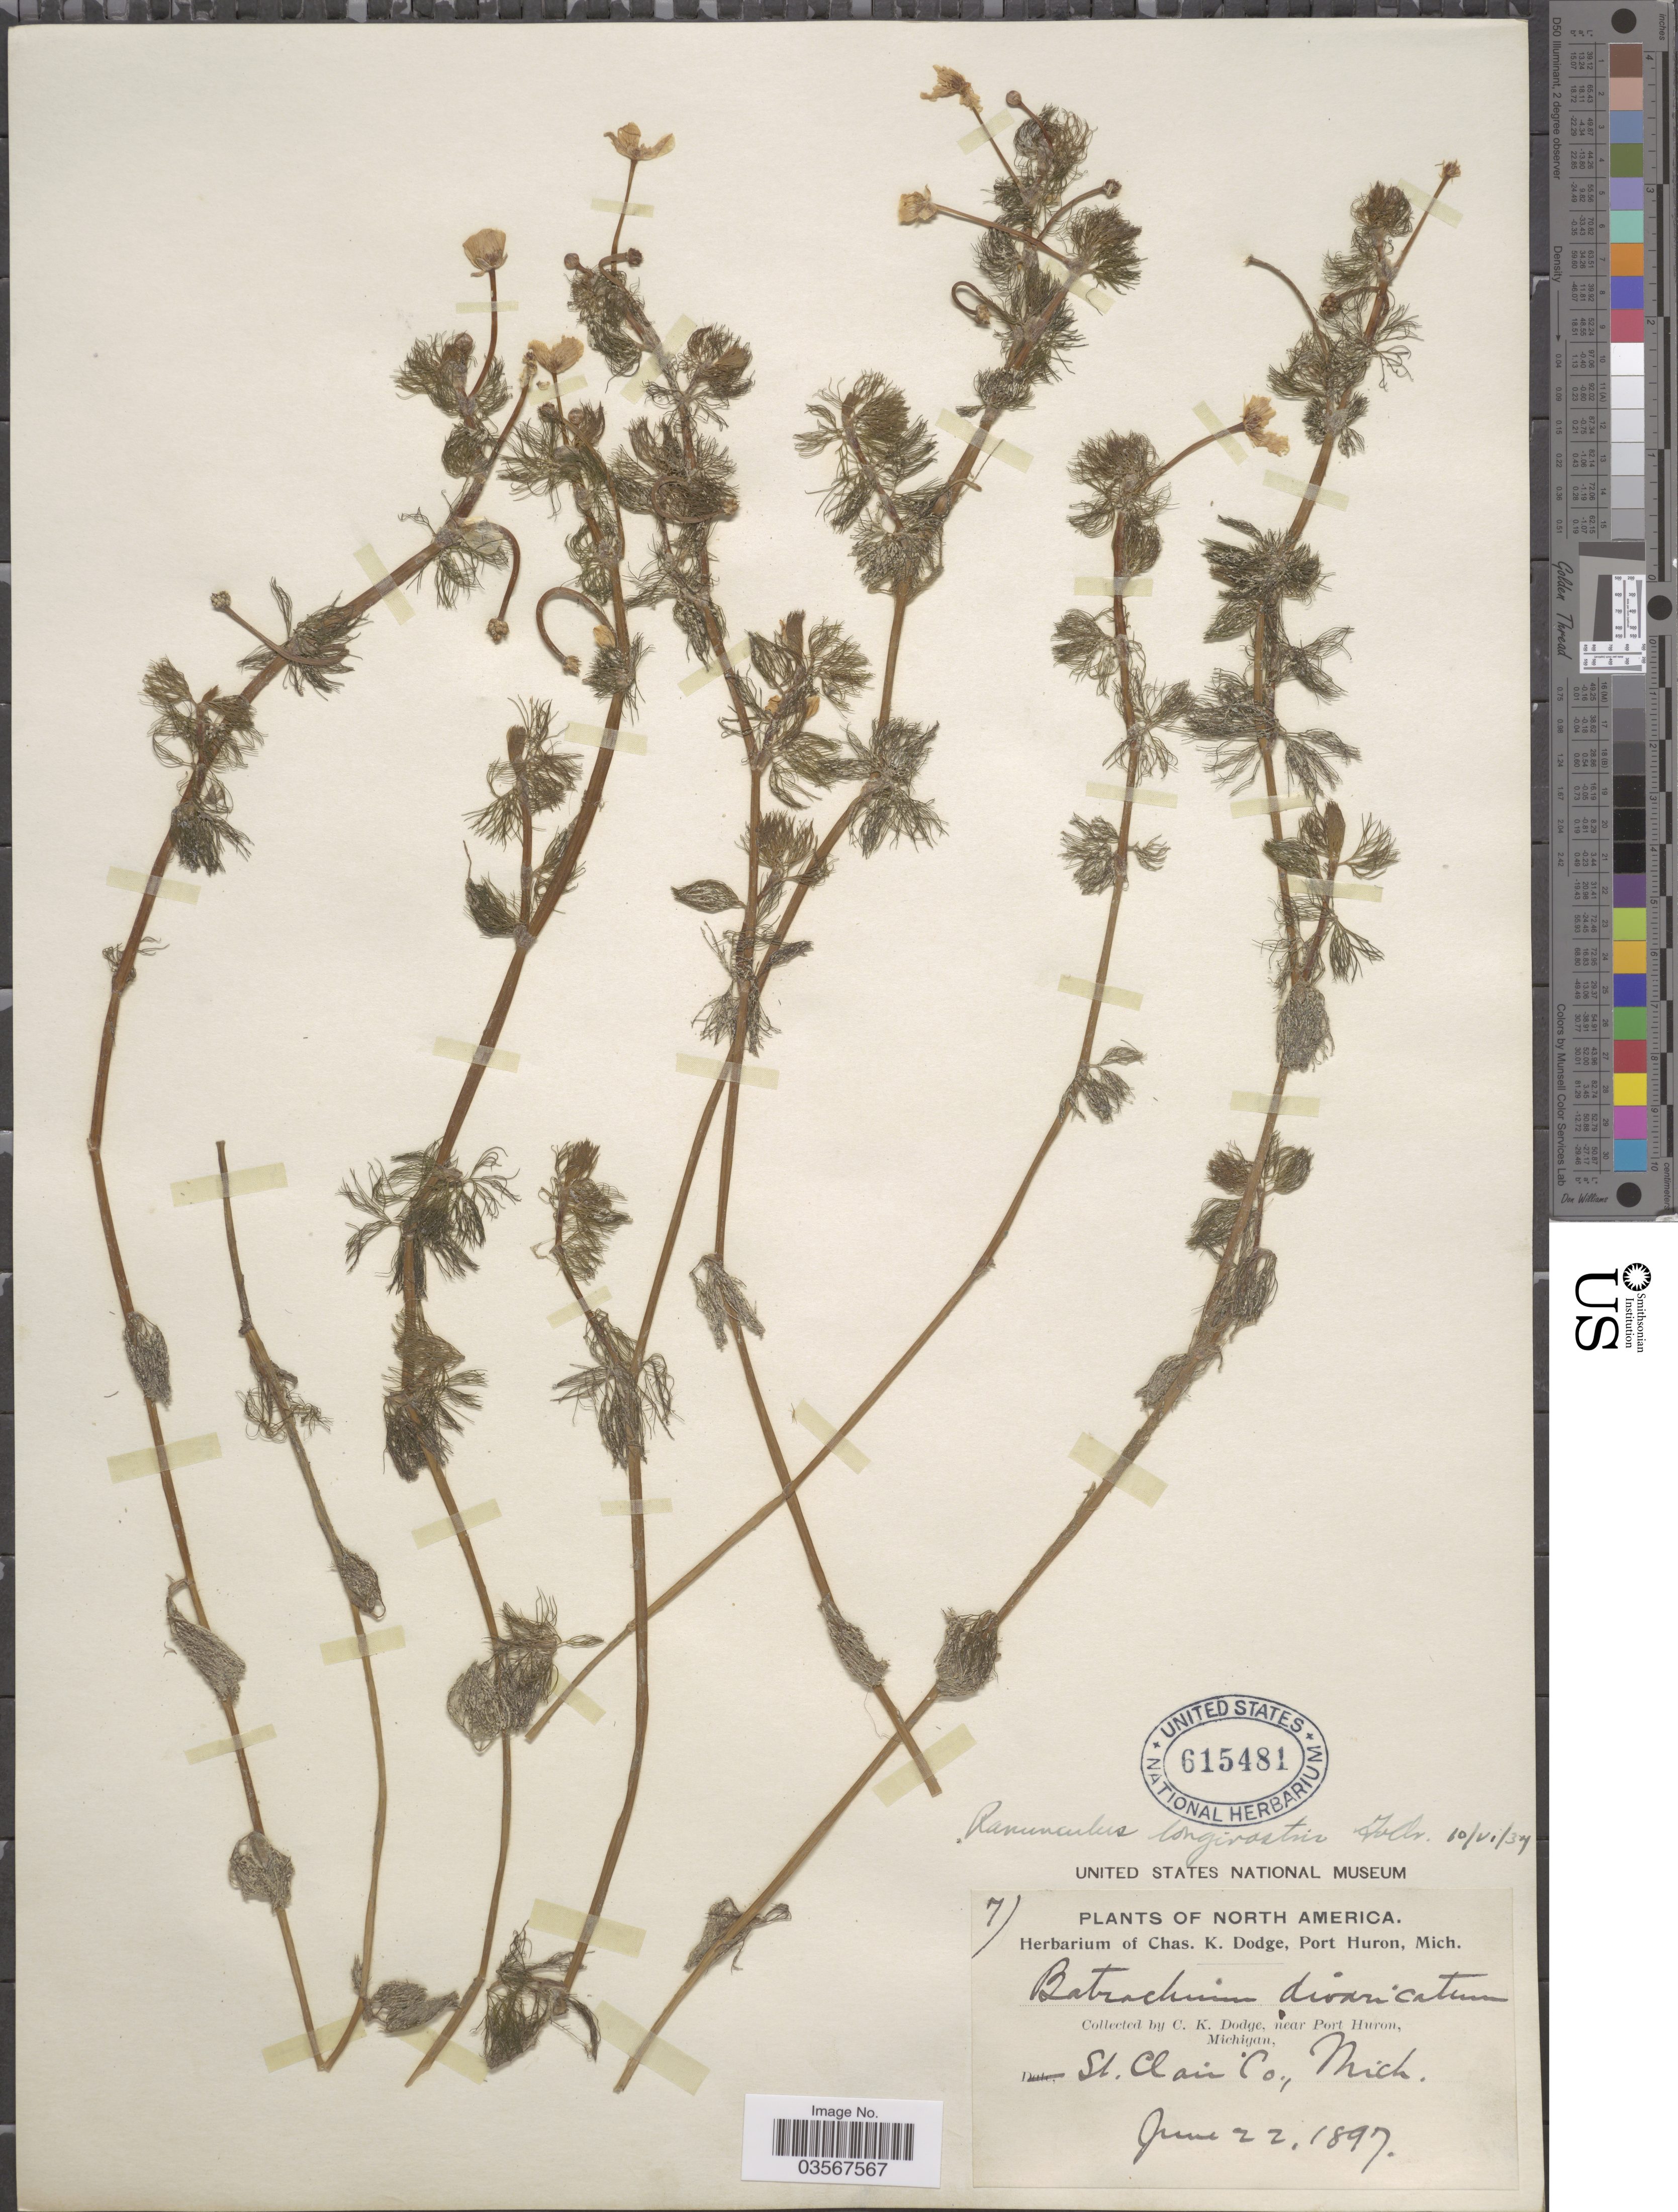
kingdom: Plantae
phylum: Tracheophyta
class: Magnoliopsida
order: Ranunculales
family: Ranunculaceae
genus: Ranunculus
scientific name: Ranunculus longirostris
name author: Godr.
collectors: C. K. Dodge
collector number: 7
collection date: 1897-06-22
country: United States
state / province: Michigan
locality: Near Port Huron. St. Clair Co.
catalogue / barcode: US 615481